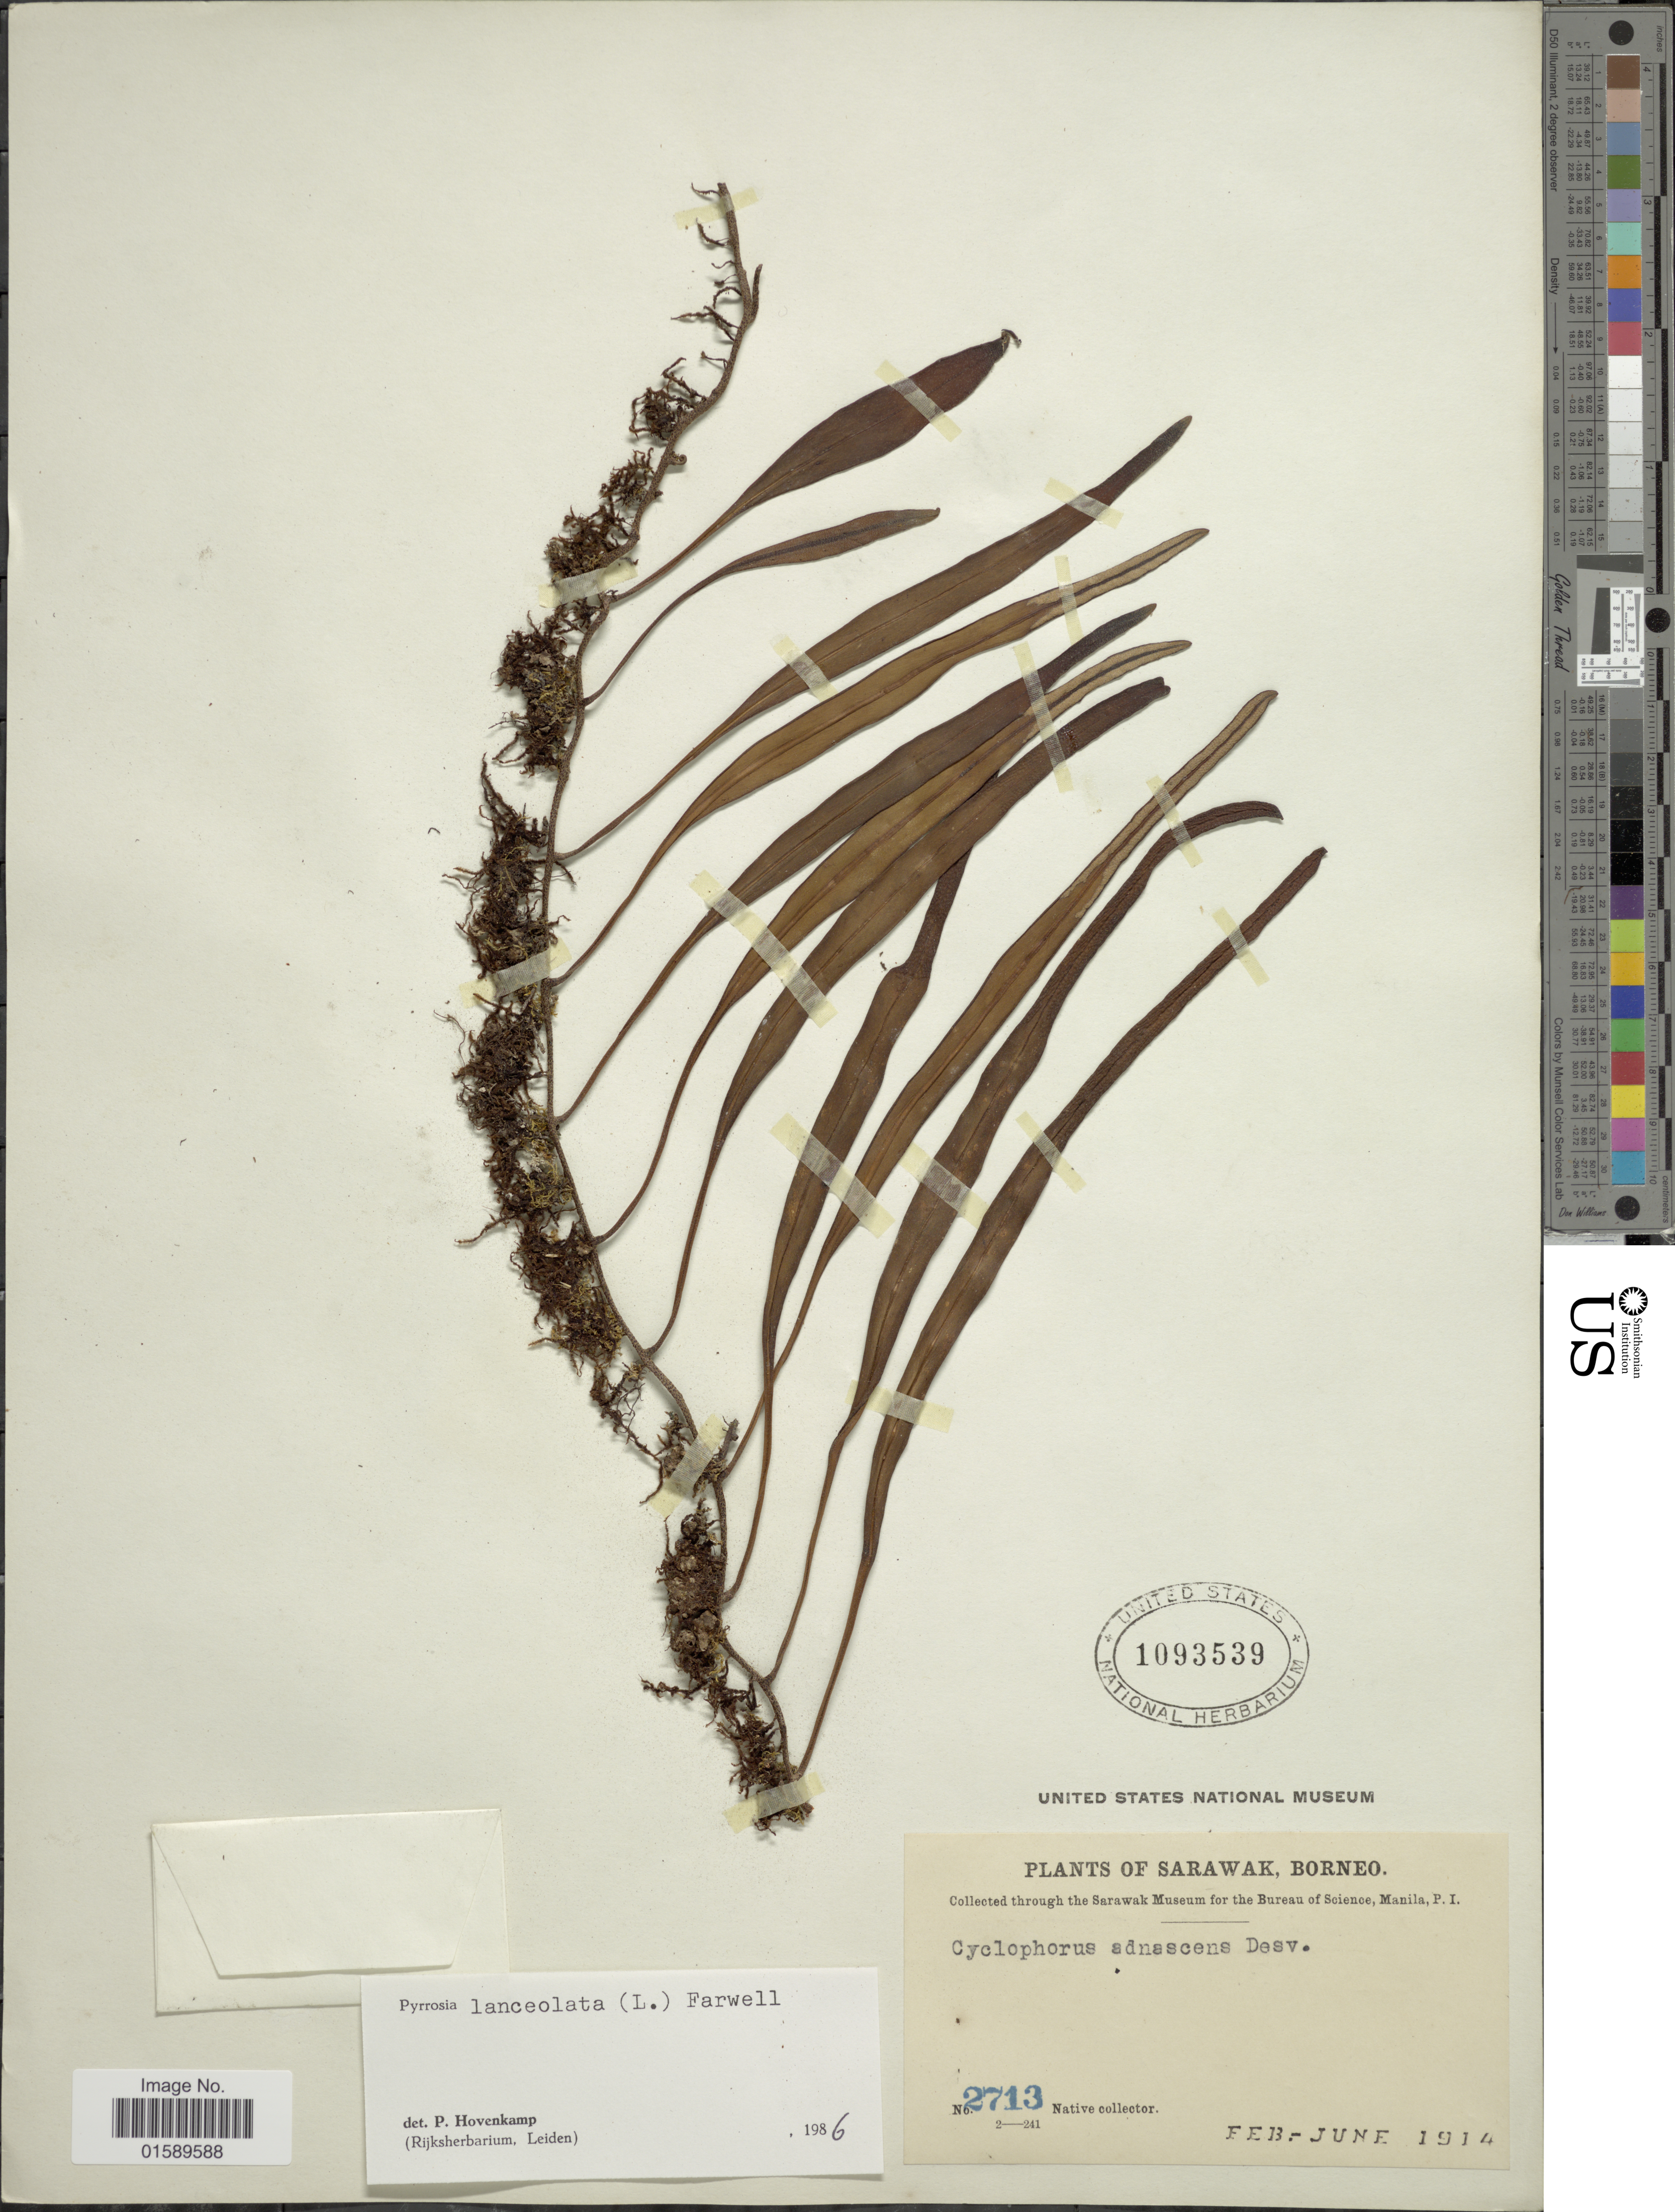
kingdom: Plantae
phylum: Tracheophyta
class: Polypodiopsida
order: Polypodiales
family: Polypodiaceae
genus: Pyrrosia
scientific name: Pyrrosia lanceolata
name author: (L.) Farw.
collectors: Native collector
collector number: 2713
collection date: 1914-02/1914-06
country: Malaysia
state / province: Sarawak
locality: Sarawak, Borneo.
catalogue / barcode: US 1093539